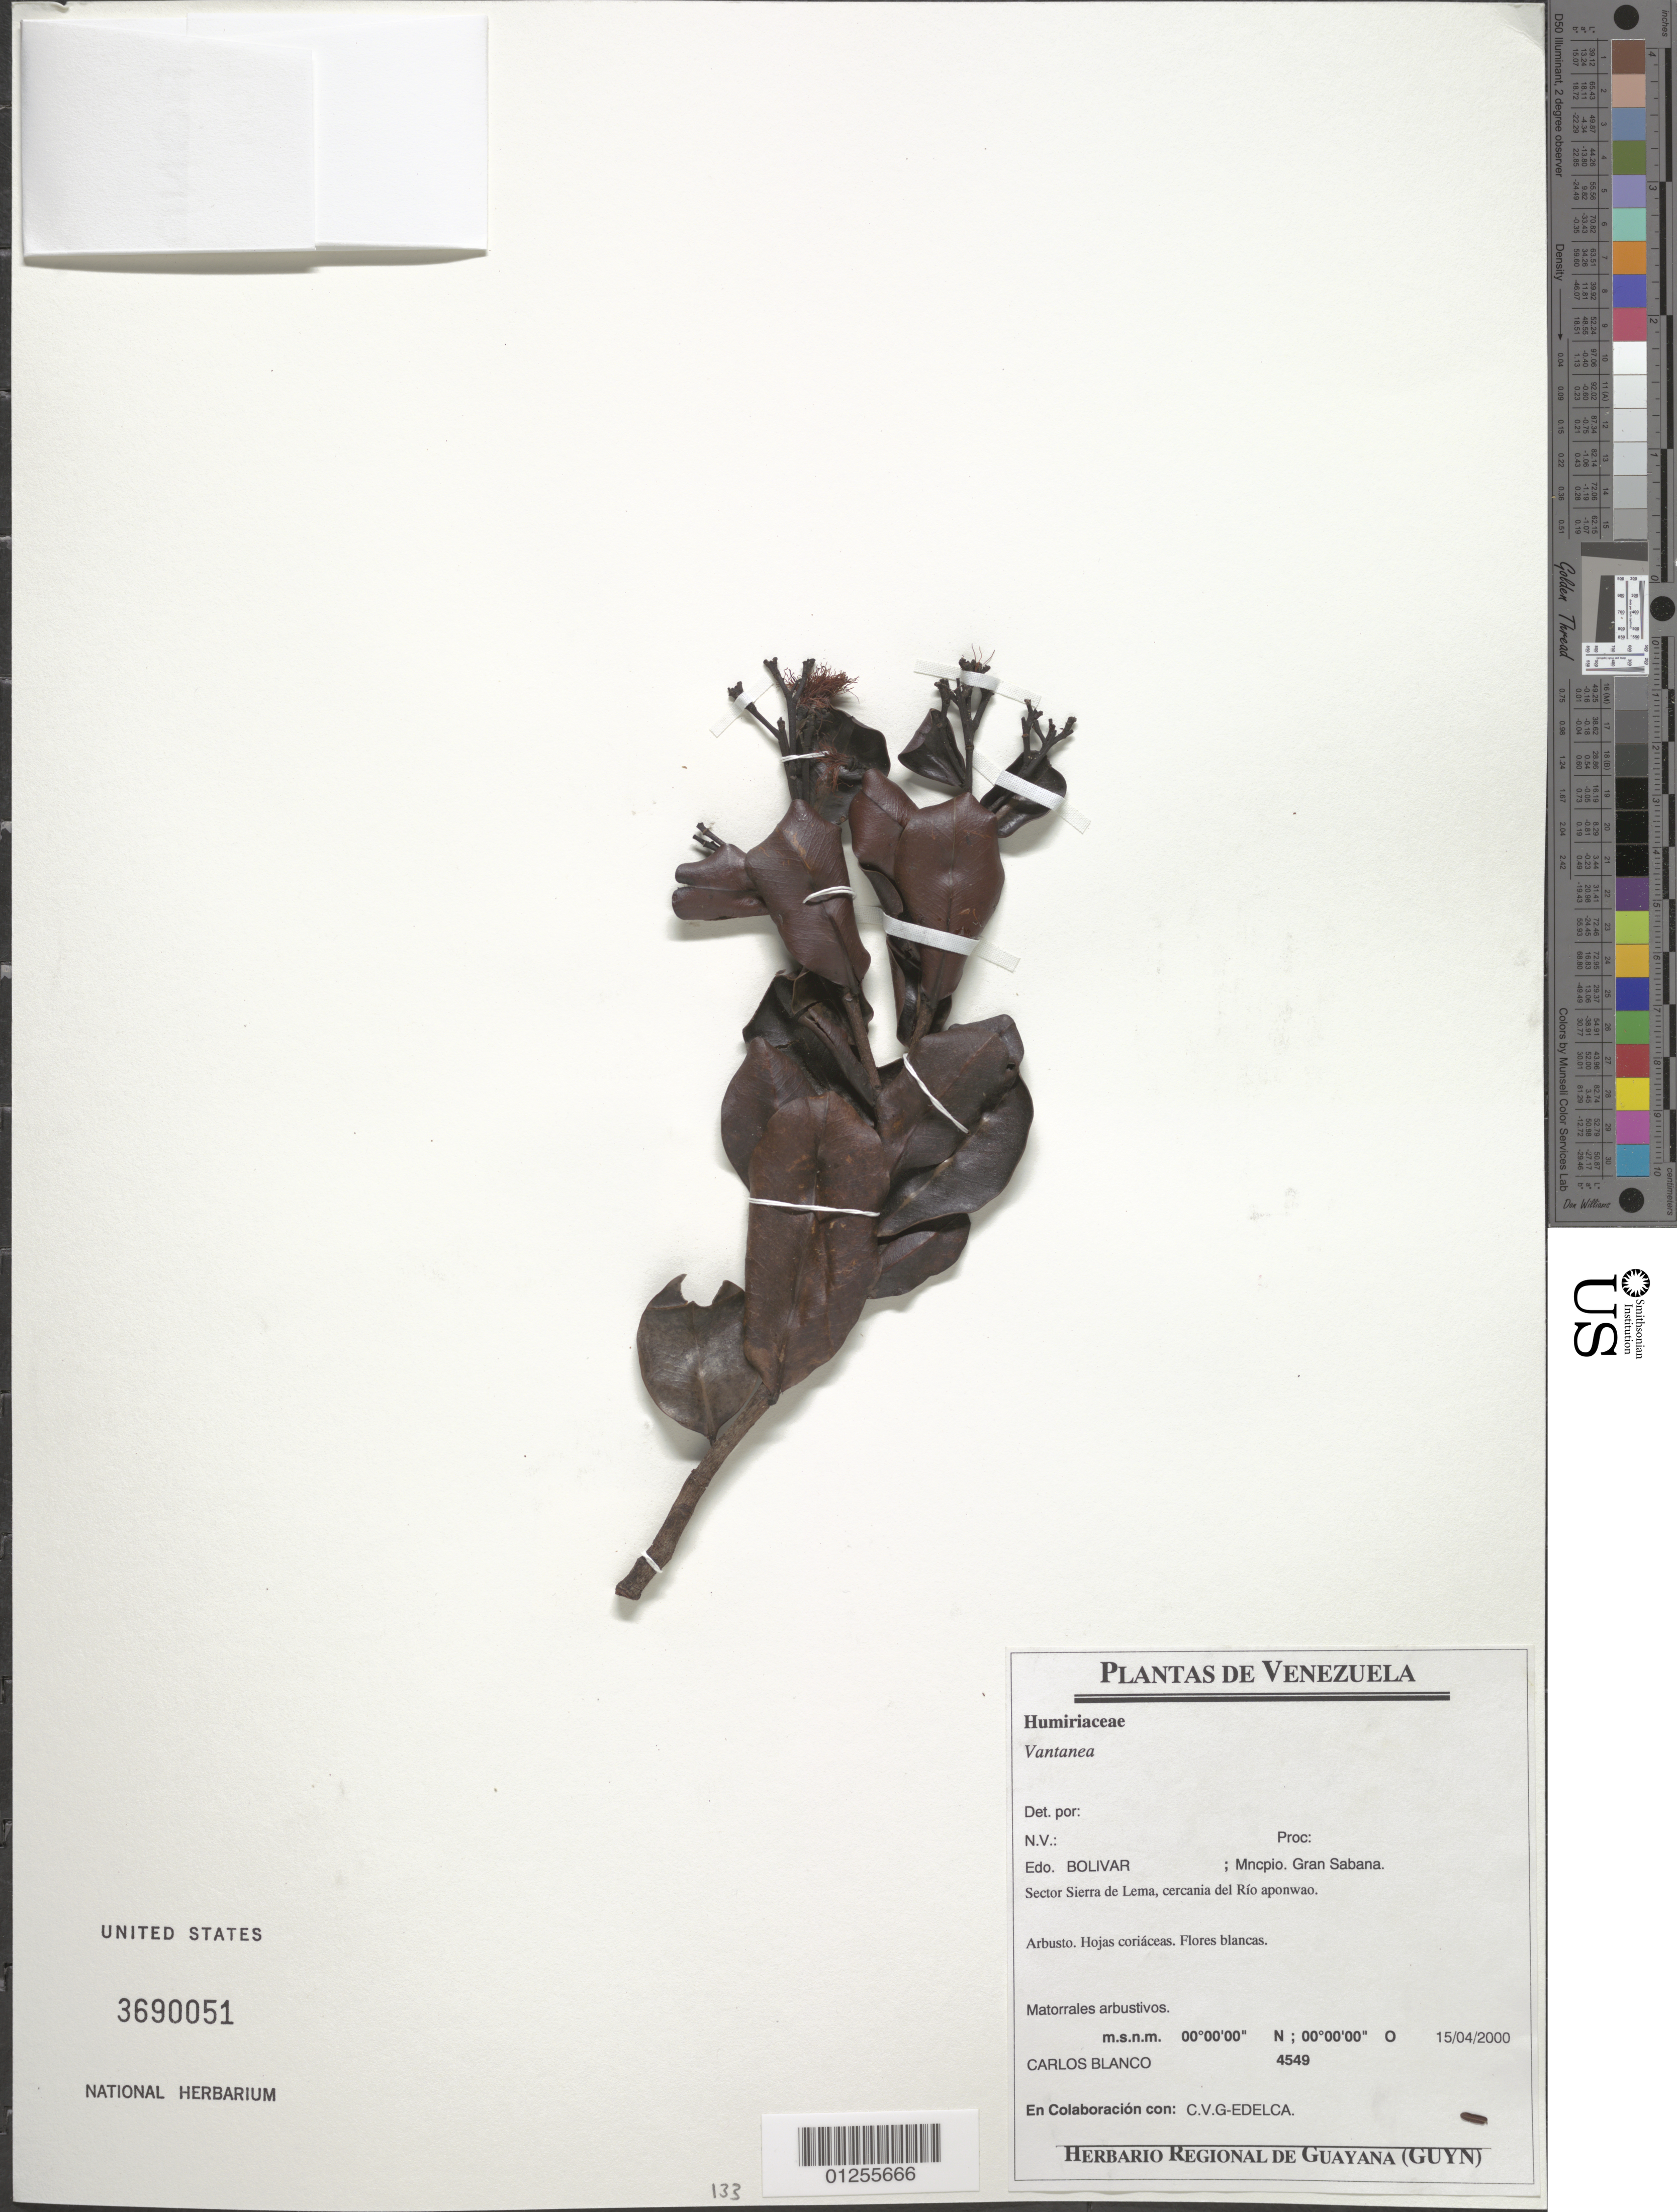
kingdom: Plantae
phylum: Tracheophyta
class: Magnoliopsida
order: Malpighiales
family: Humiriaceae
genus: Vantanea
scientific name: Vantanea sp.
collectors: C. A. Blanco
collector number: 4549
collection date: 2000-04-15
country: Venezuela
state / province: Bolívar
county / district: Gran Sabana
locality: Sector Sierra de Lema, cercania del Rio Aponwao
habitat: Matorrales arbustivos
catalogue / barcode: US 3690051